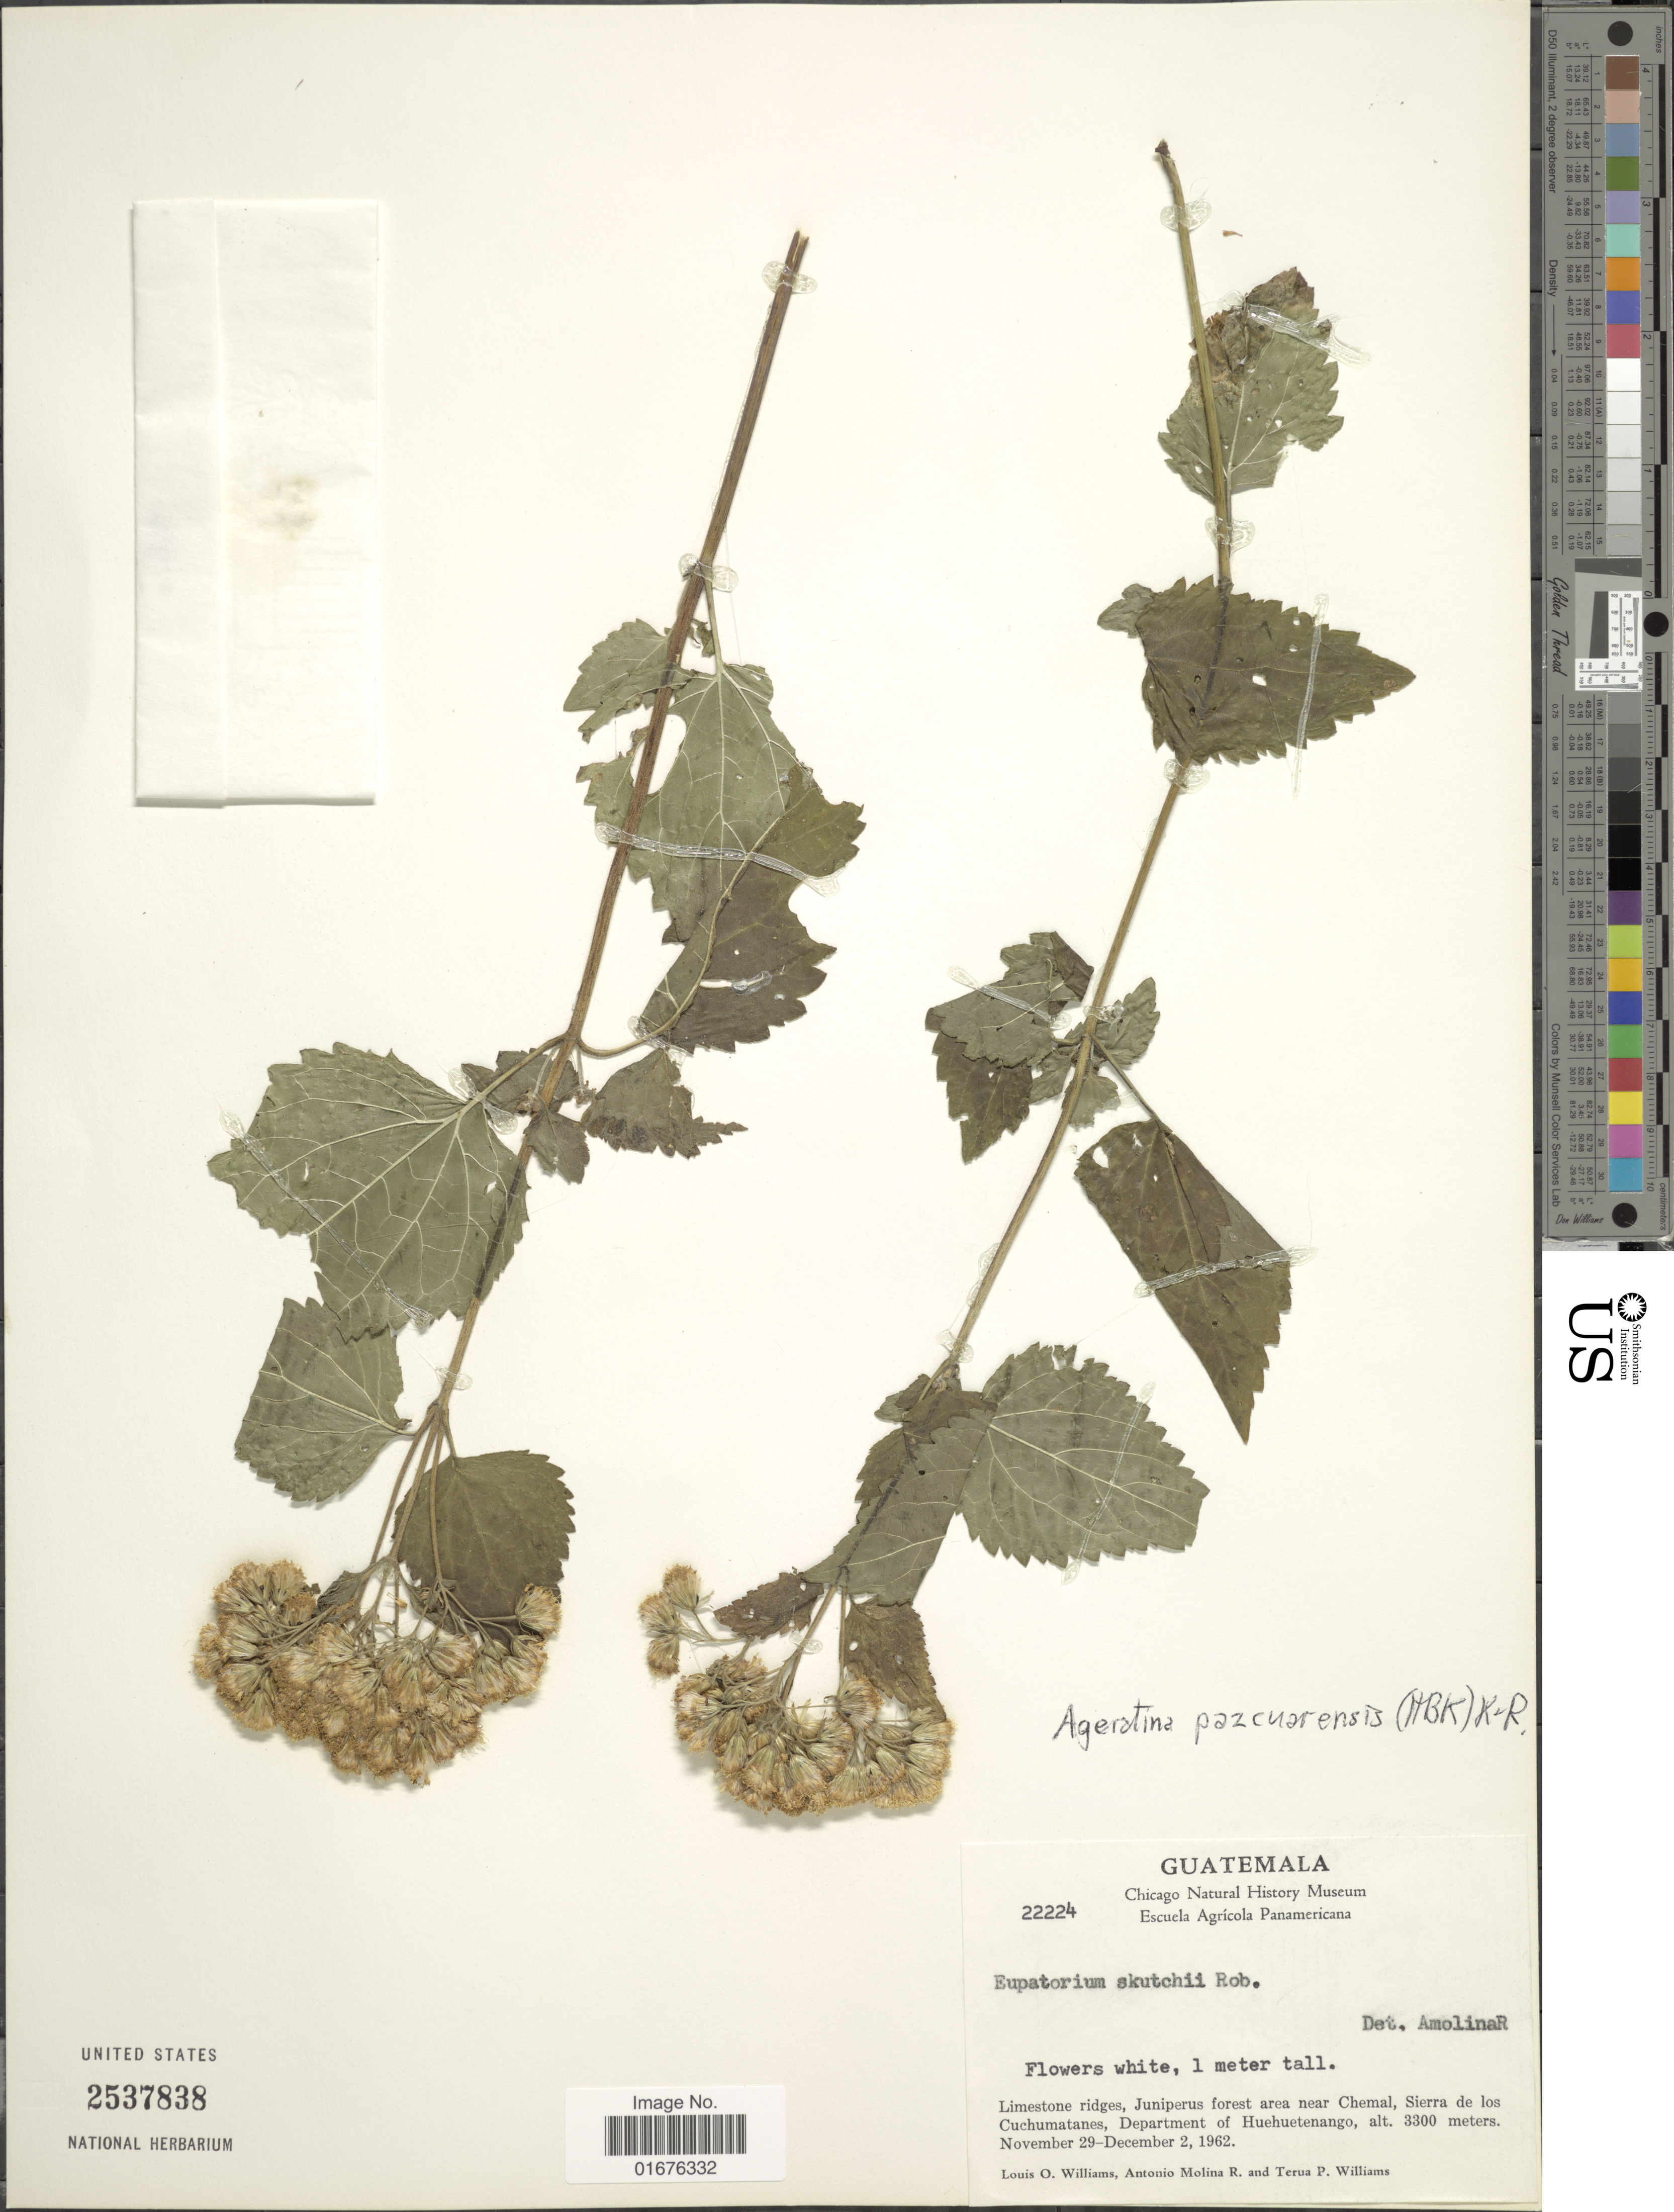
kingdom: Plantae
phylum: Tracheophyta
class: Magnoliopsida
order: Asterales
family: Asteraceae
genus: Ageratina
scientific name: Ageratina pazcuarensis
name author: (Kunth) R.M. King & H. Rob.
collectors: L. O. Williams, A. Molina R. & T. P. Williams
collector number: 2224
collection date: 1962-11-29/1962-12-02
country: Guatemala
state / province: Huehuetenango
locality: Limestone ridges, Juniperus forest area near Chemal, Sierra de los Cuchumatanes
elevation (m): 3300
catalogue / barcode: US 2537838